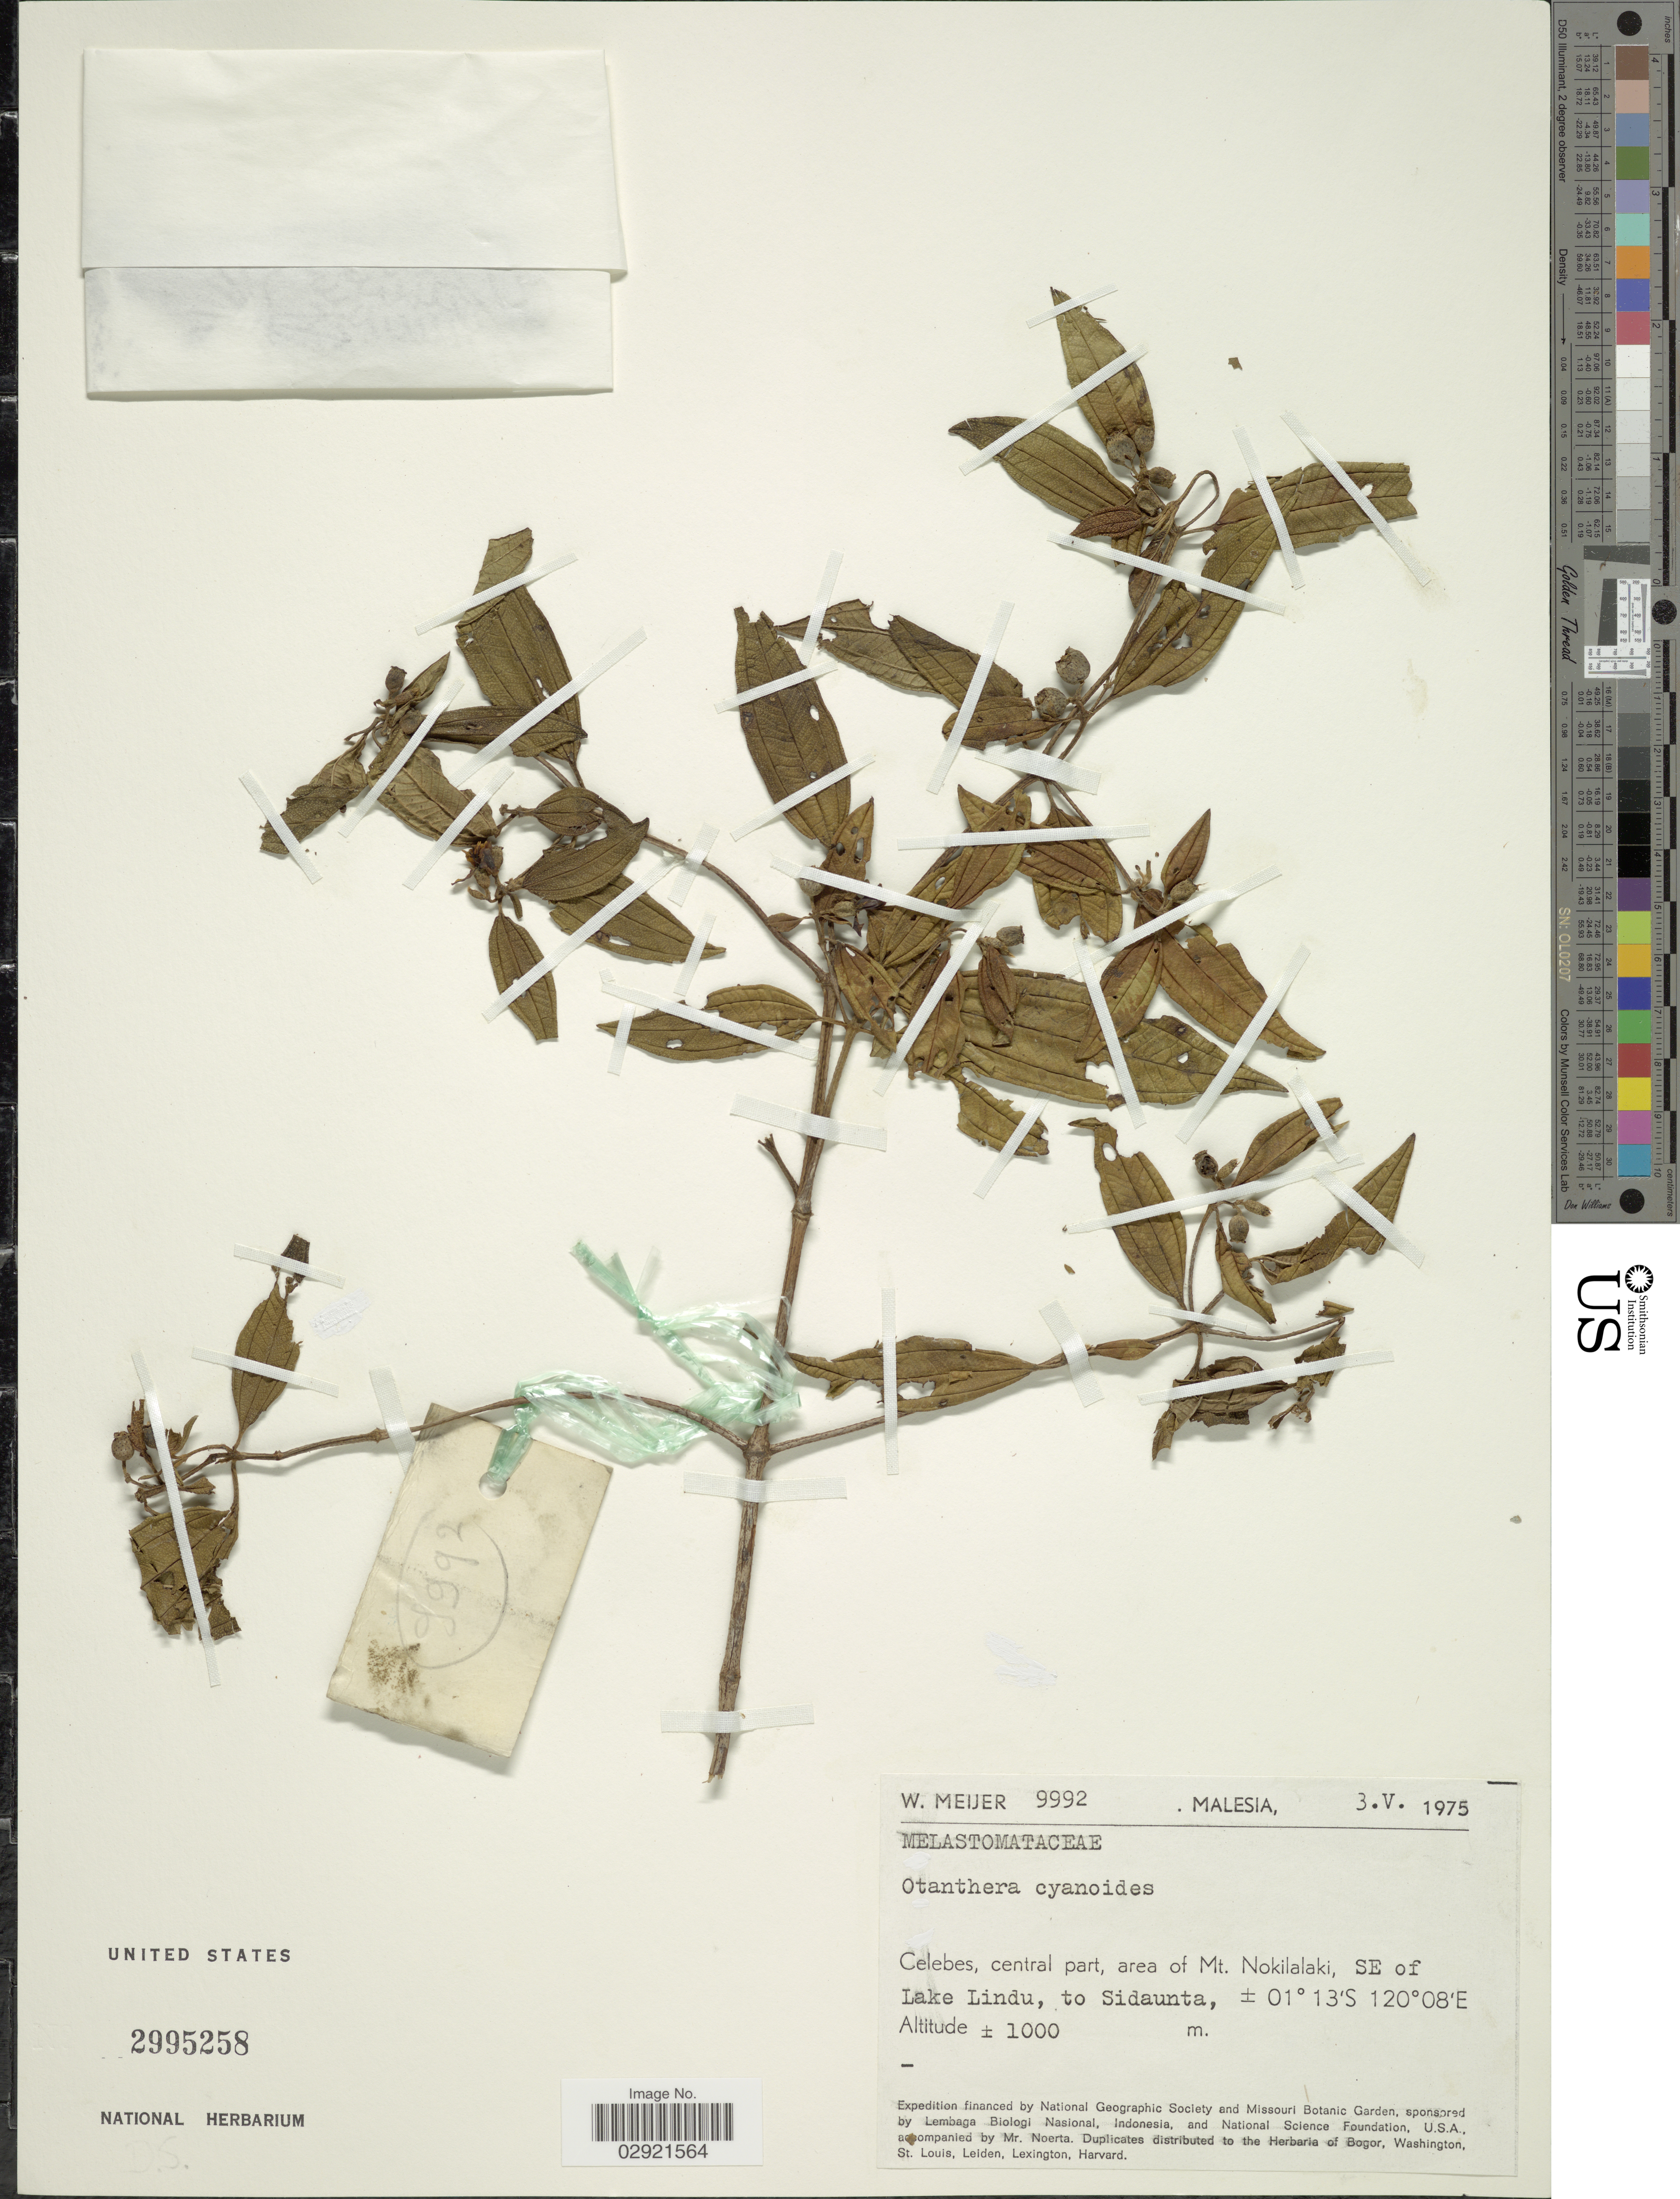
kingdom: Plantae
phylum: Tracheophyta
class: Magnoliopsida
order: Myrtales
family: Melastomataceae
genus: Melastoma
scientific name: Melastoma cyanoides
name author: Sm.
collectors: W. Meijer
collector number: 9992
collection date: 1975-05-03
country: Malaysia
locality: Celebes, central part, area of Mt. Nokilalaki, SE of Lake Lindu, to Sidaunta.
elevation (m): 1000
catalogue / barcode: US 2995258